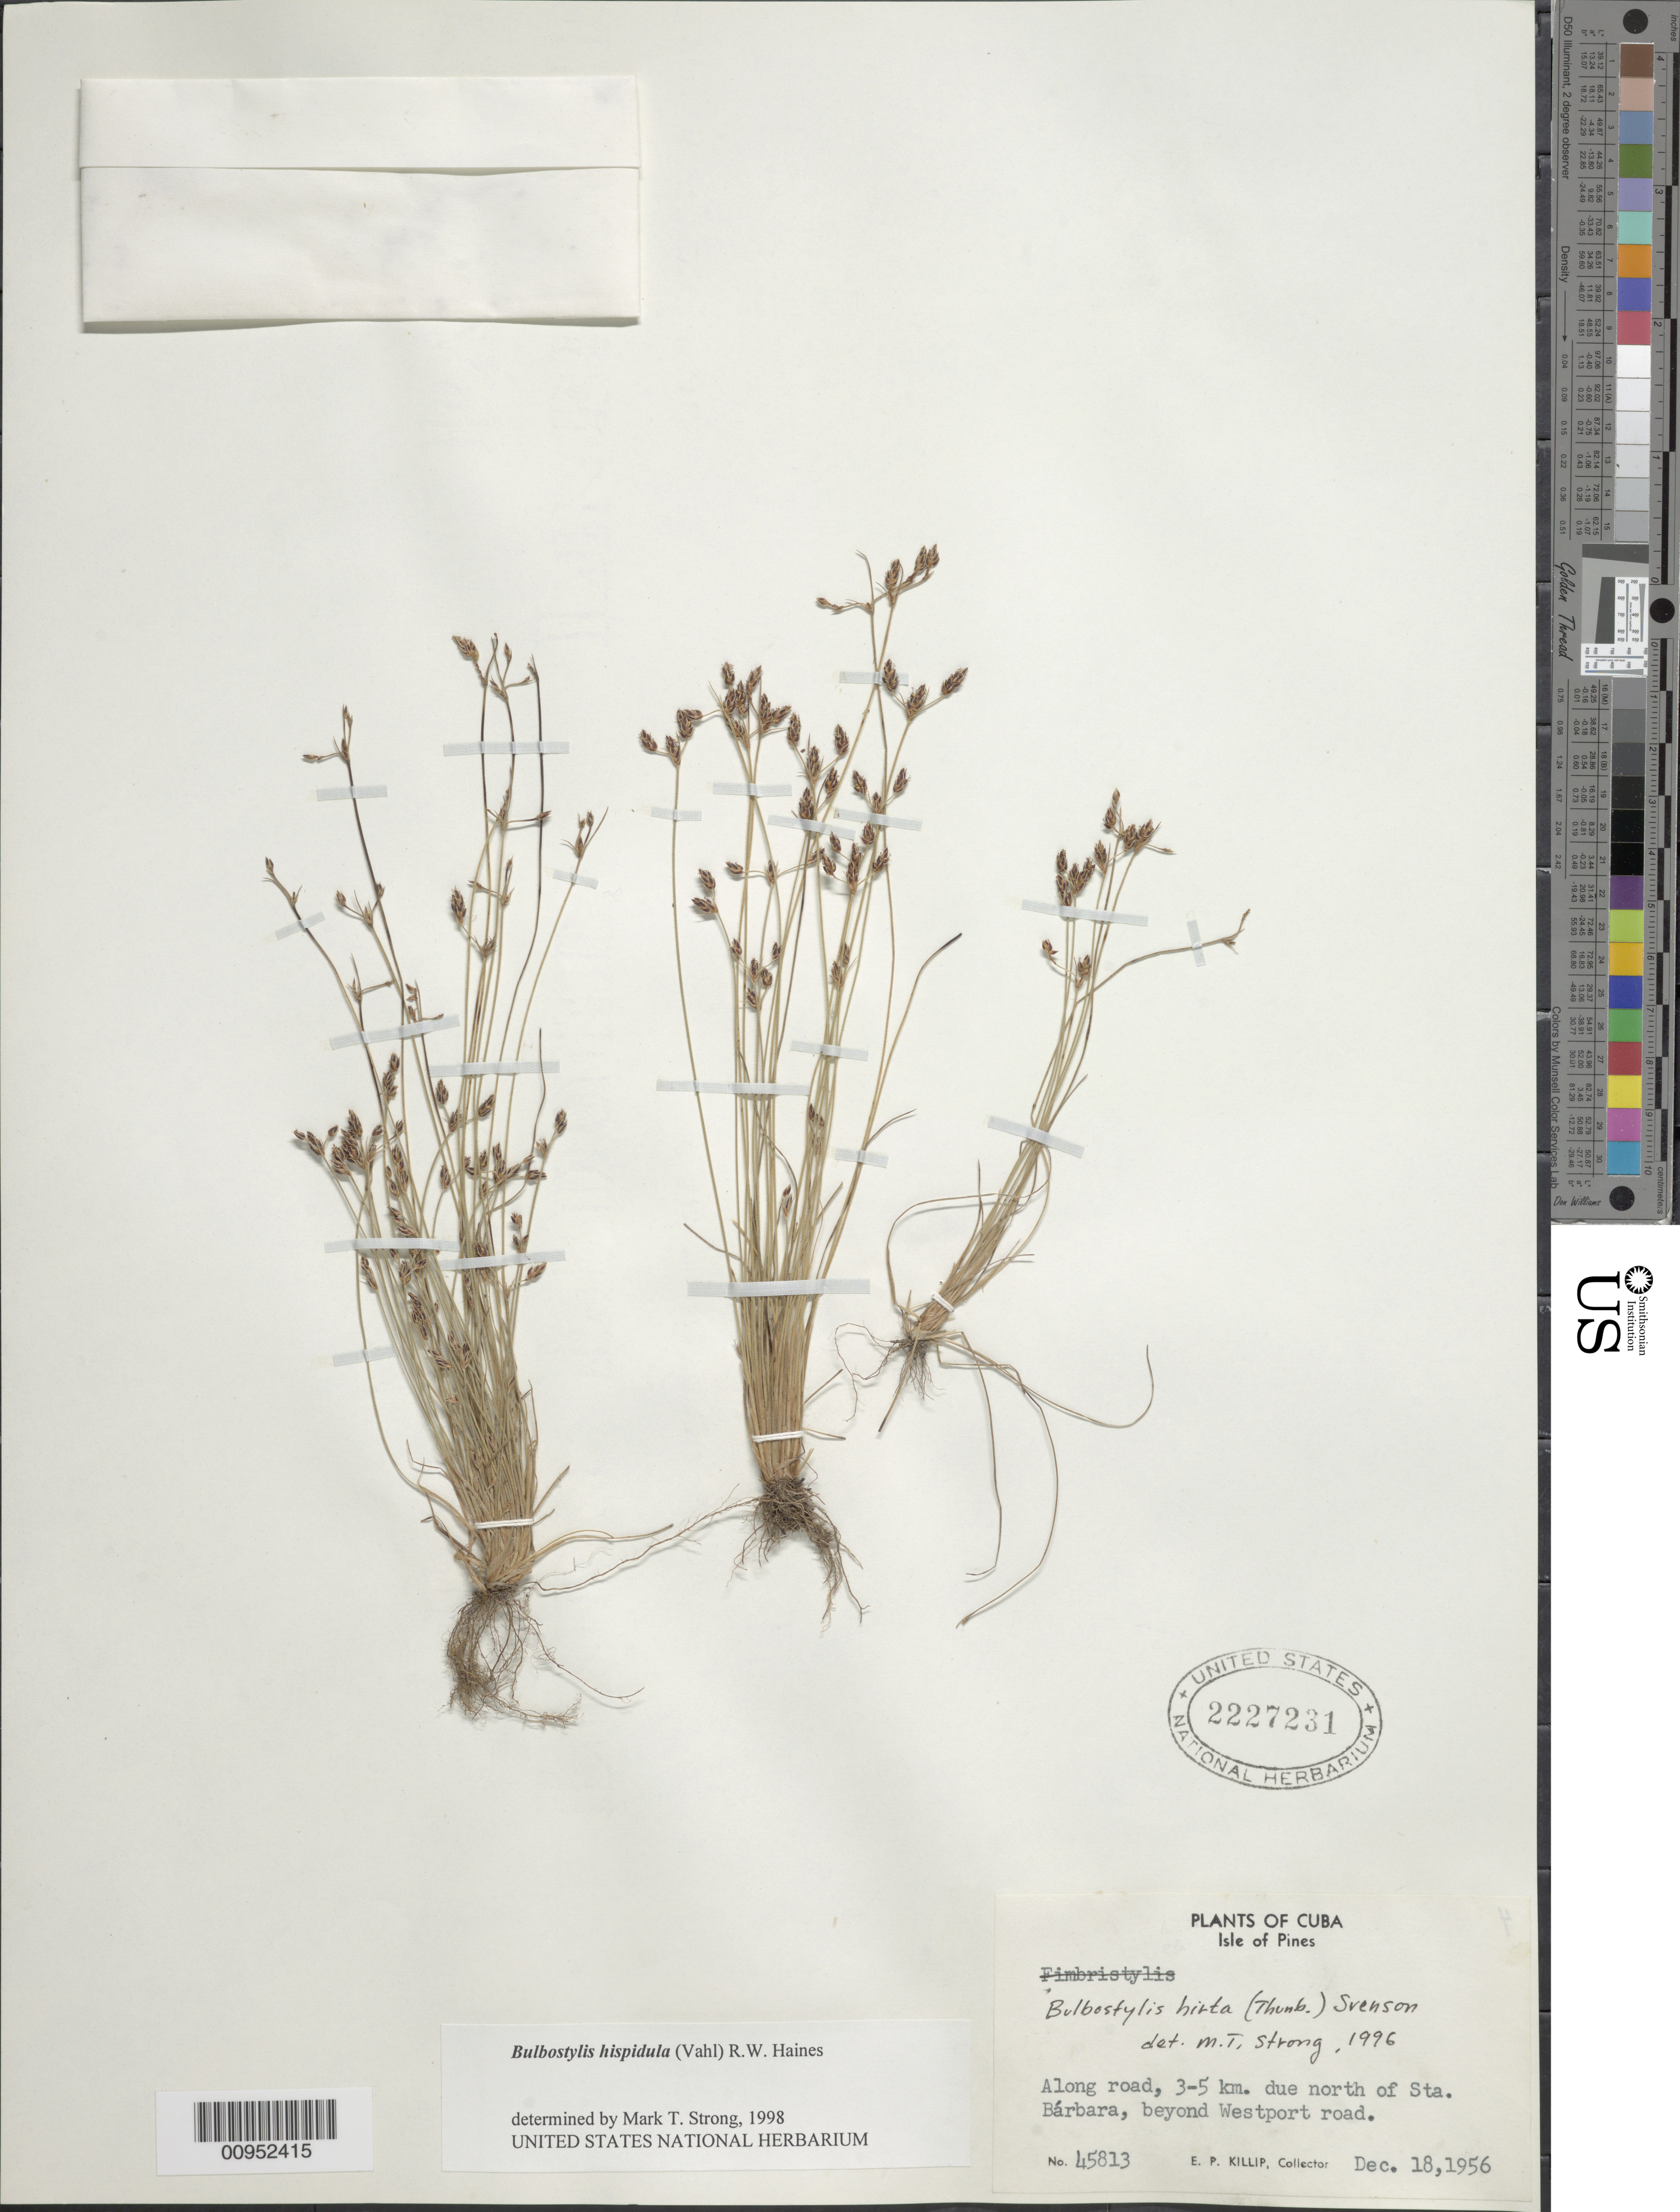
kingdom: Plantae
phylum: Tracheophyta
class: Liliopsida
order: Poales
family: Cyperaceae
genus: Bulbostylis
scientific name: Bulbostylis hispidula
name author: (Vahl) R.W. Haines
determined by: Strong, M. T., (US), Smithsonian Institution - National Museum of Natural History (UNITED STATES)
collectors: E. P. Killip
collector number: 45813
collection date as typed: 18 Dec 1956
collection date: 1956-12-18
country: Cuba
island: Isla de la Juventud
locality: Isle of Pines, Along road 3-5 km due N of Sta Bárbara, beyond Westport road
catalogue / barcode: US 2227231